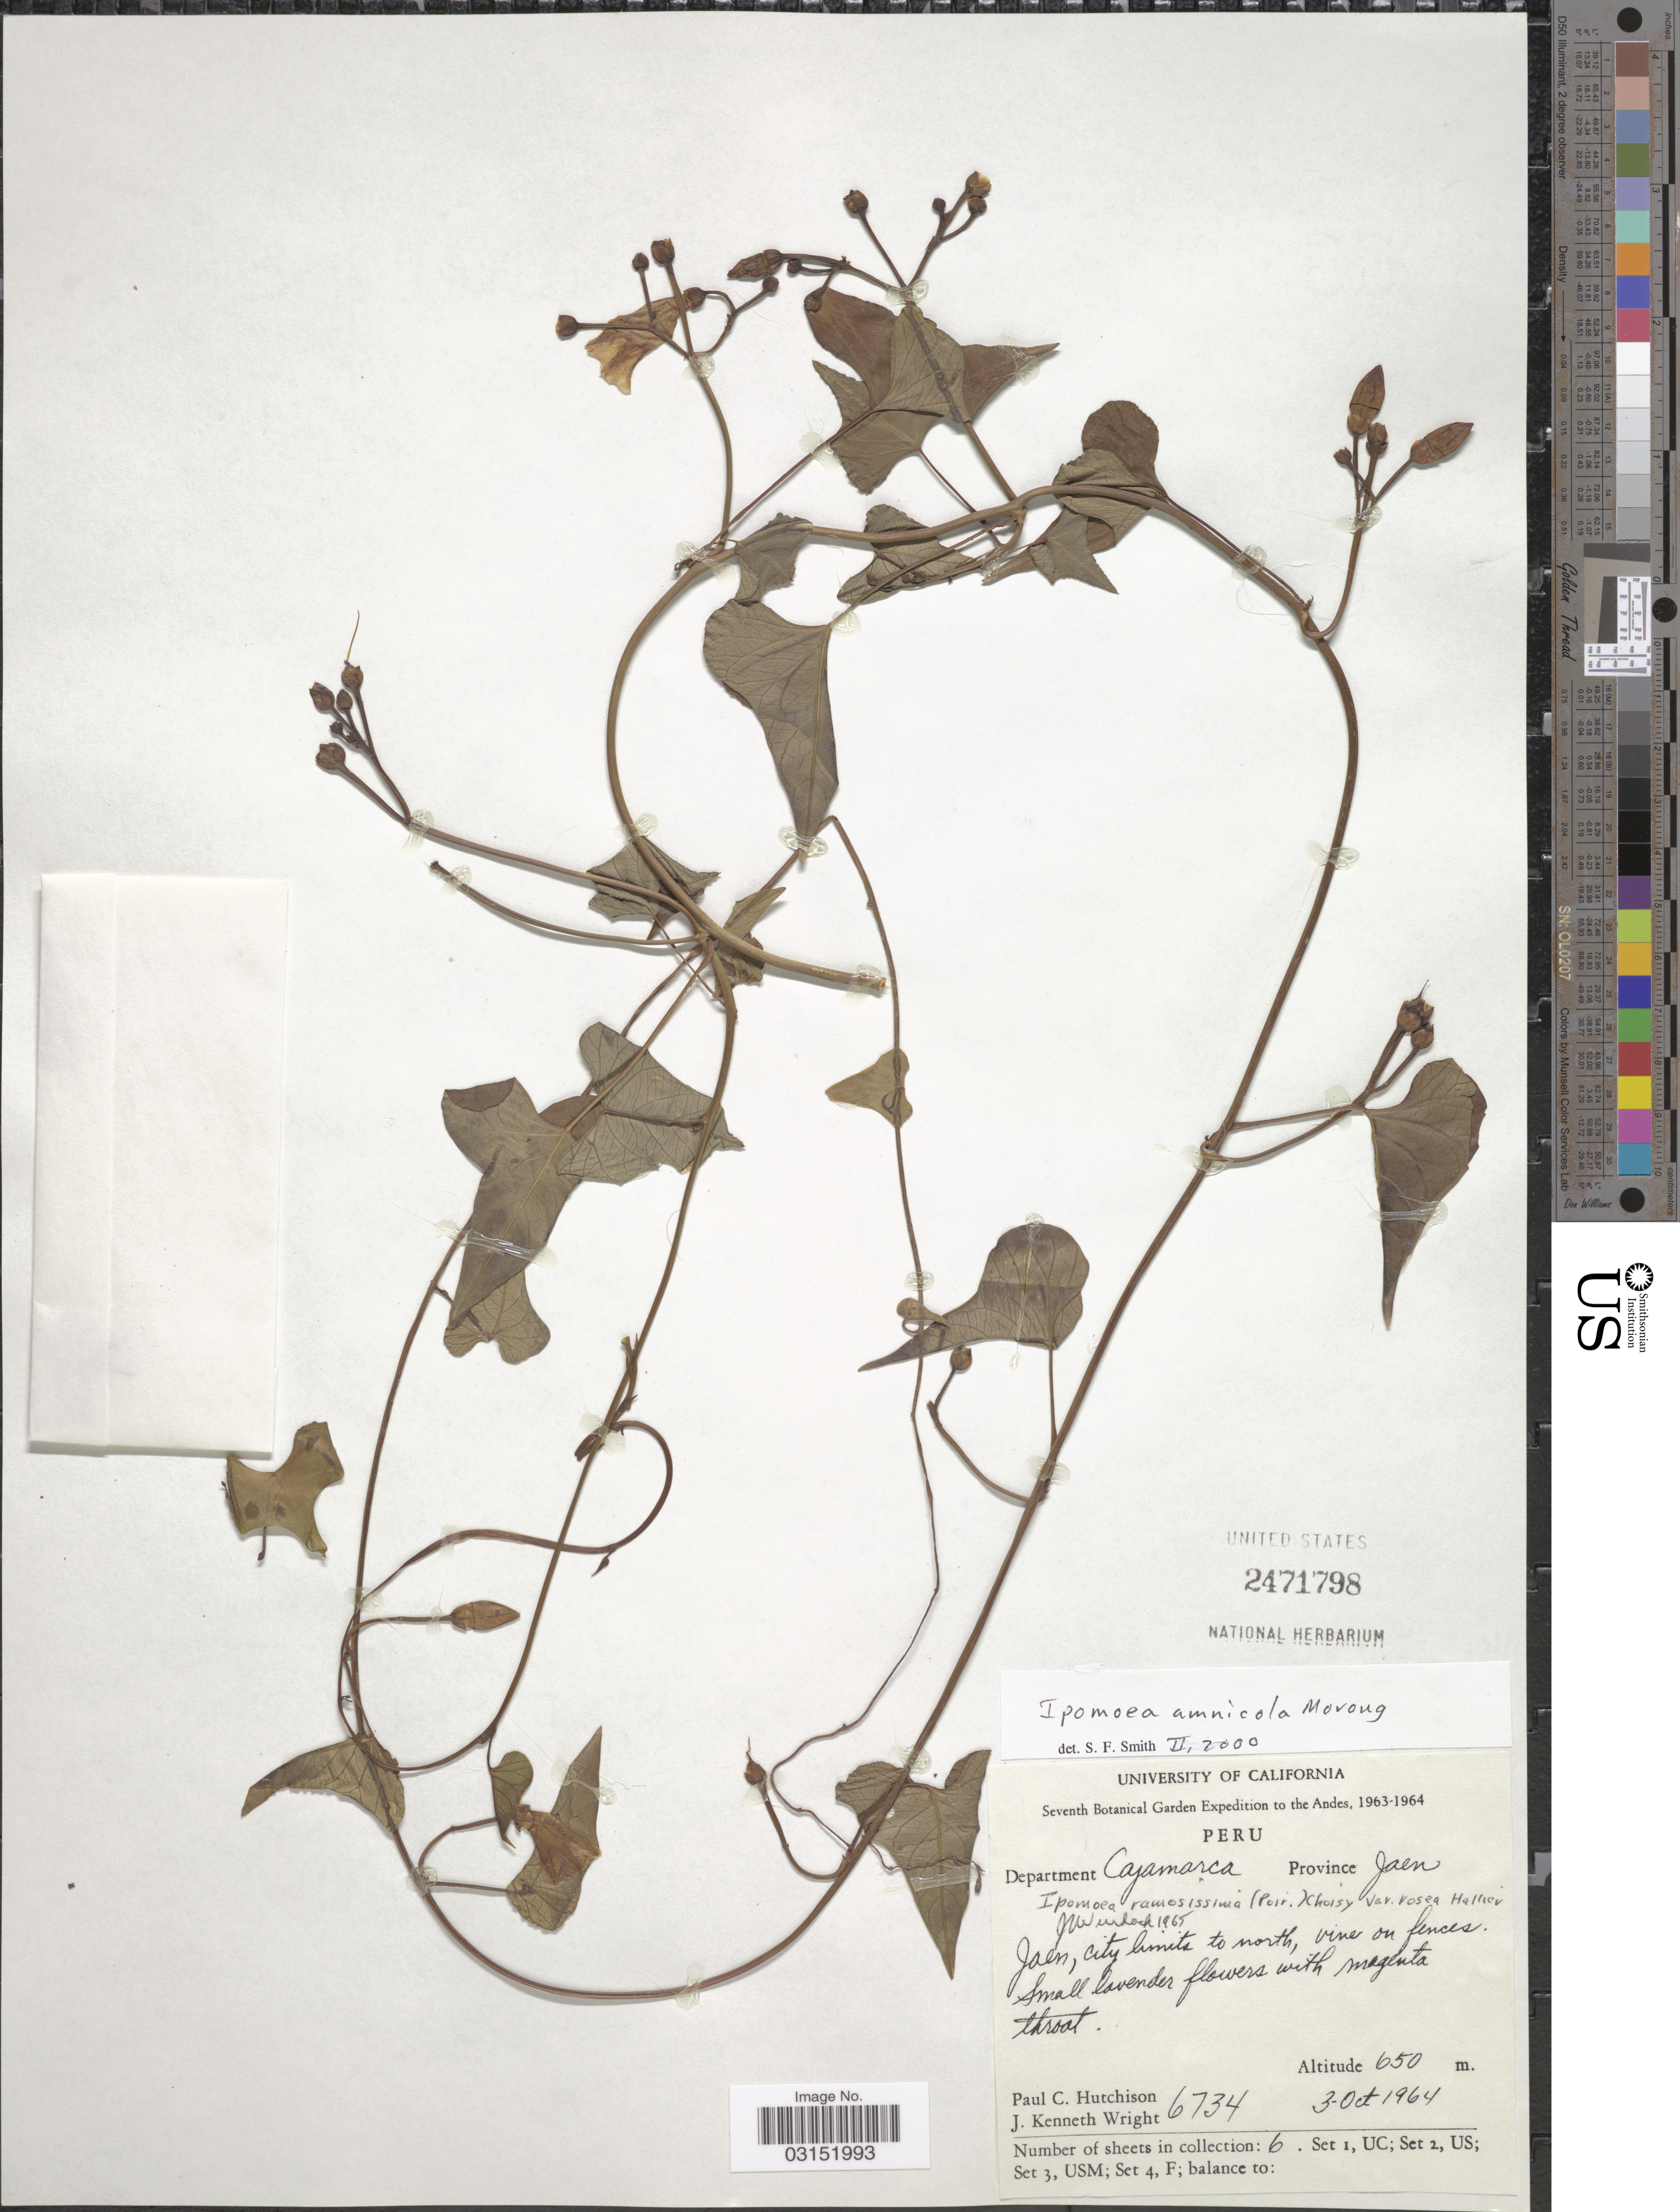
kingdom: Plantae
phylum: Tracheophyta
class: Magnoliopsida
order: Solanales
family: Convolvulaceae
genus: Ipomoea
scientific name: Ipomoea amnicola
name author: Morong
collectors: P. C. Hutchison & J. K. Wright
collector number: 6734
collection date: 1964-10-03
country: Peru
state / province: Cajamarca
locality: The Andes, Department Cajamarca, Province Jaen, Jaen, city limits to north, vine on fences.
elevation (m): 650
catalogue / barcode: US 2471798